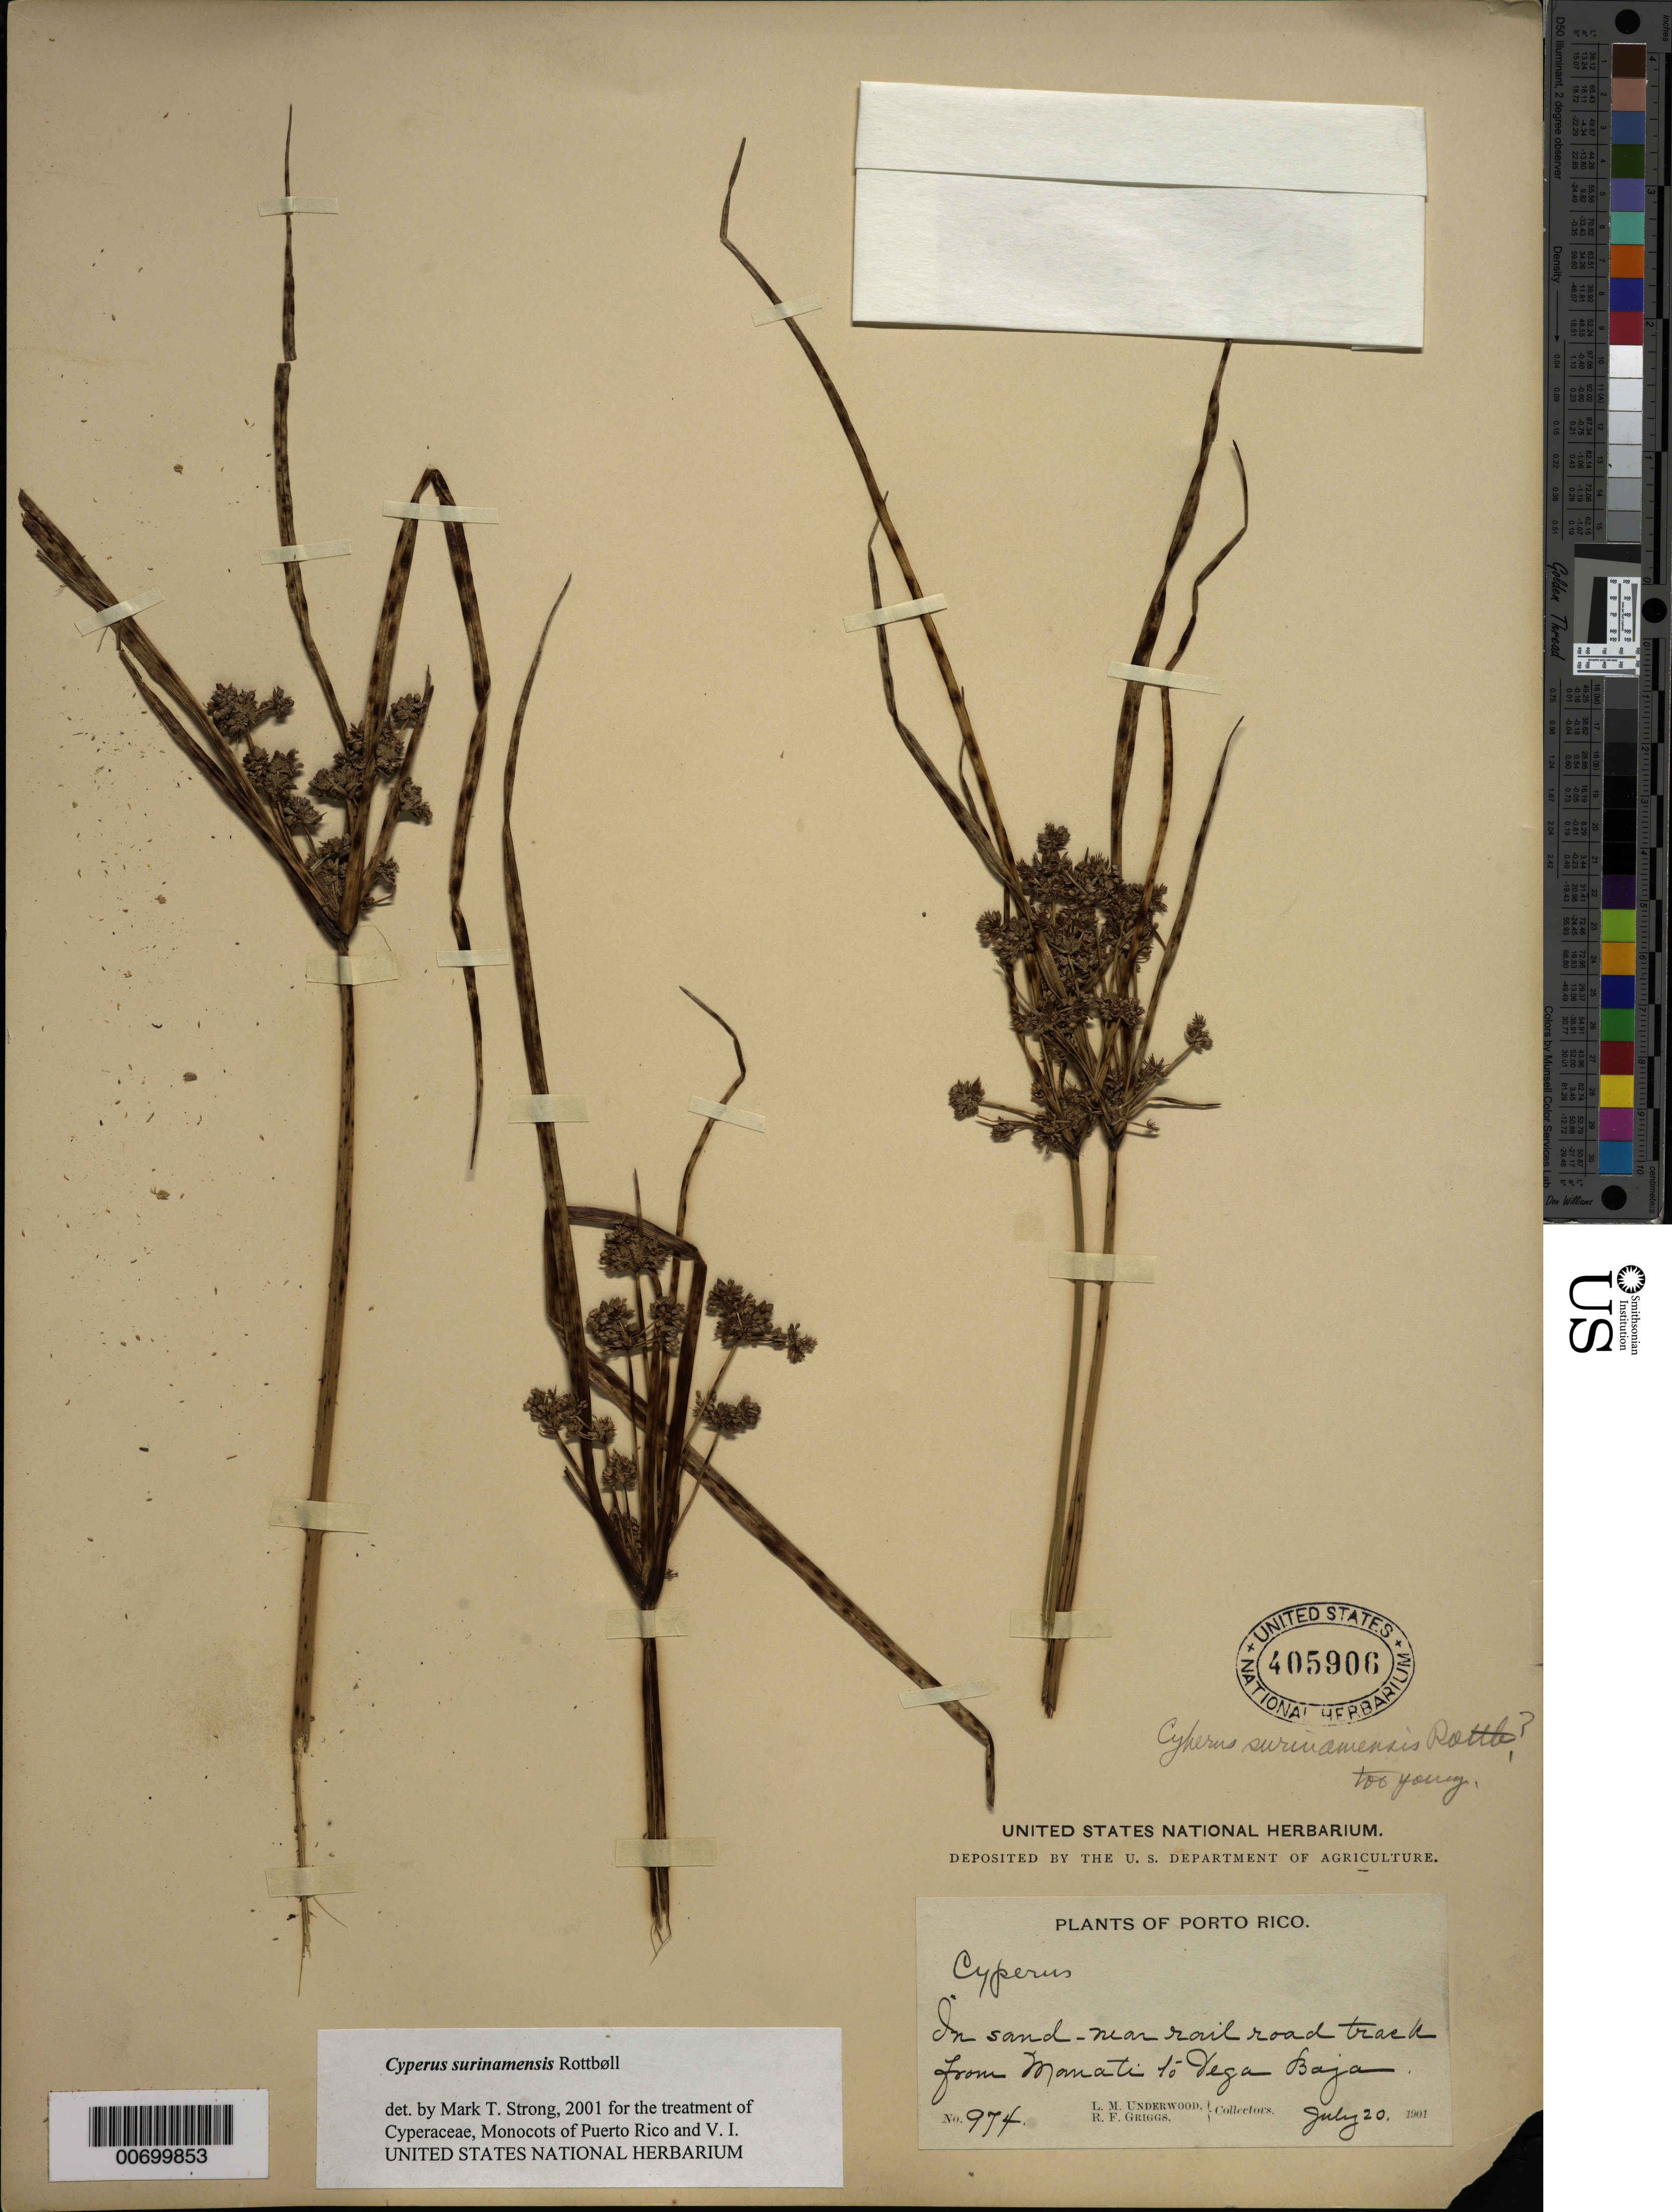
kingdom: Plantae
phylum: Tracheophyta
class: Liliopsida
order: Poales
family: Cyperaceae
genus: Cyperus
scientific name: Cyperus surinamensis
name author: Rottb.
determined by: Strong, M. T., (US), Smithsonian Institution - National Museum of Natural History (UNITED STATES)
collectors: L. M. Underwood & R. F. Griggs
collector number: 974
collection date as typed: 20 Jul 1901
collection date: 1901-07-20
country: Puerto Rico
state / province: Vega Baja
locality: From Manatí to Vega Baja.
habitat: In sand near rail road track.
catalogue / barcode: US 405906